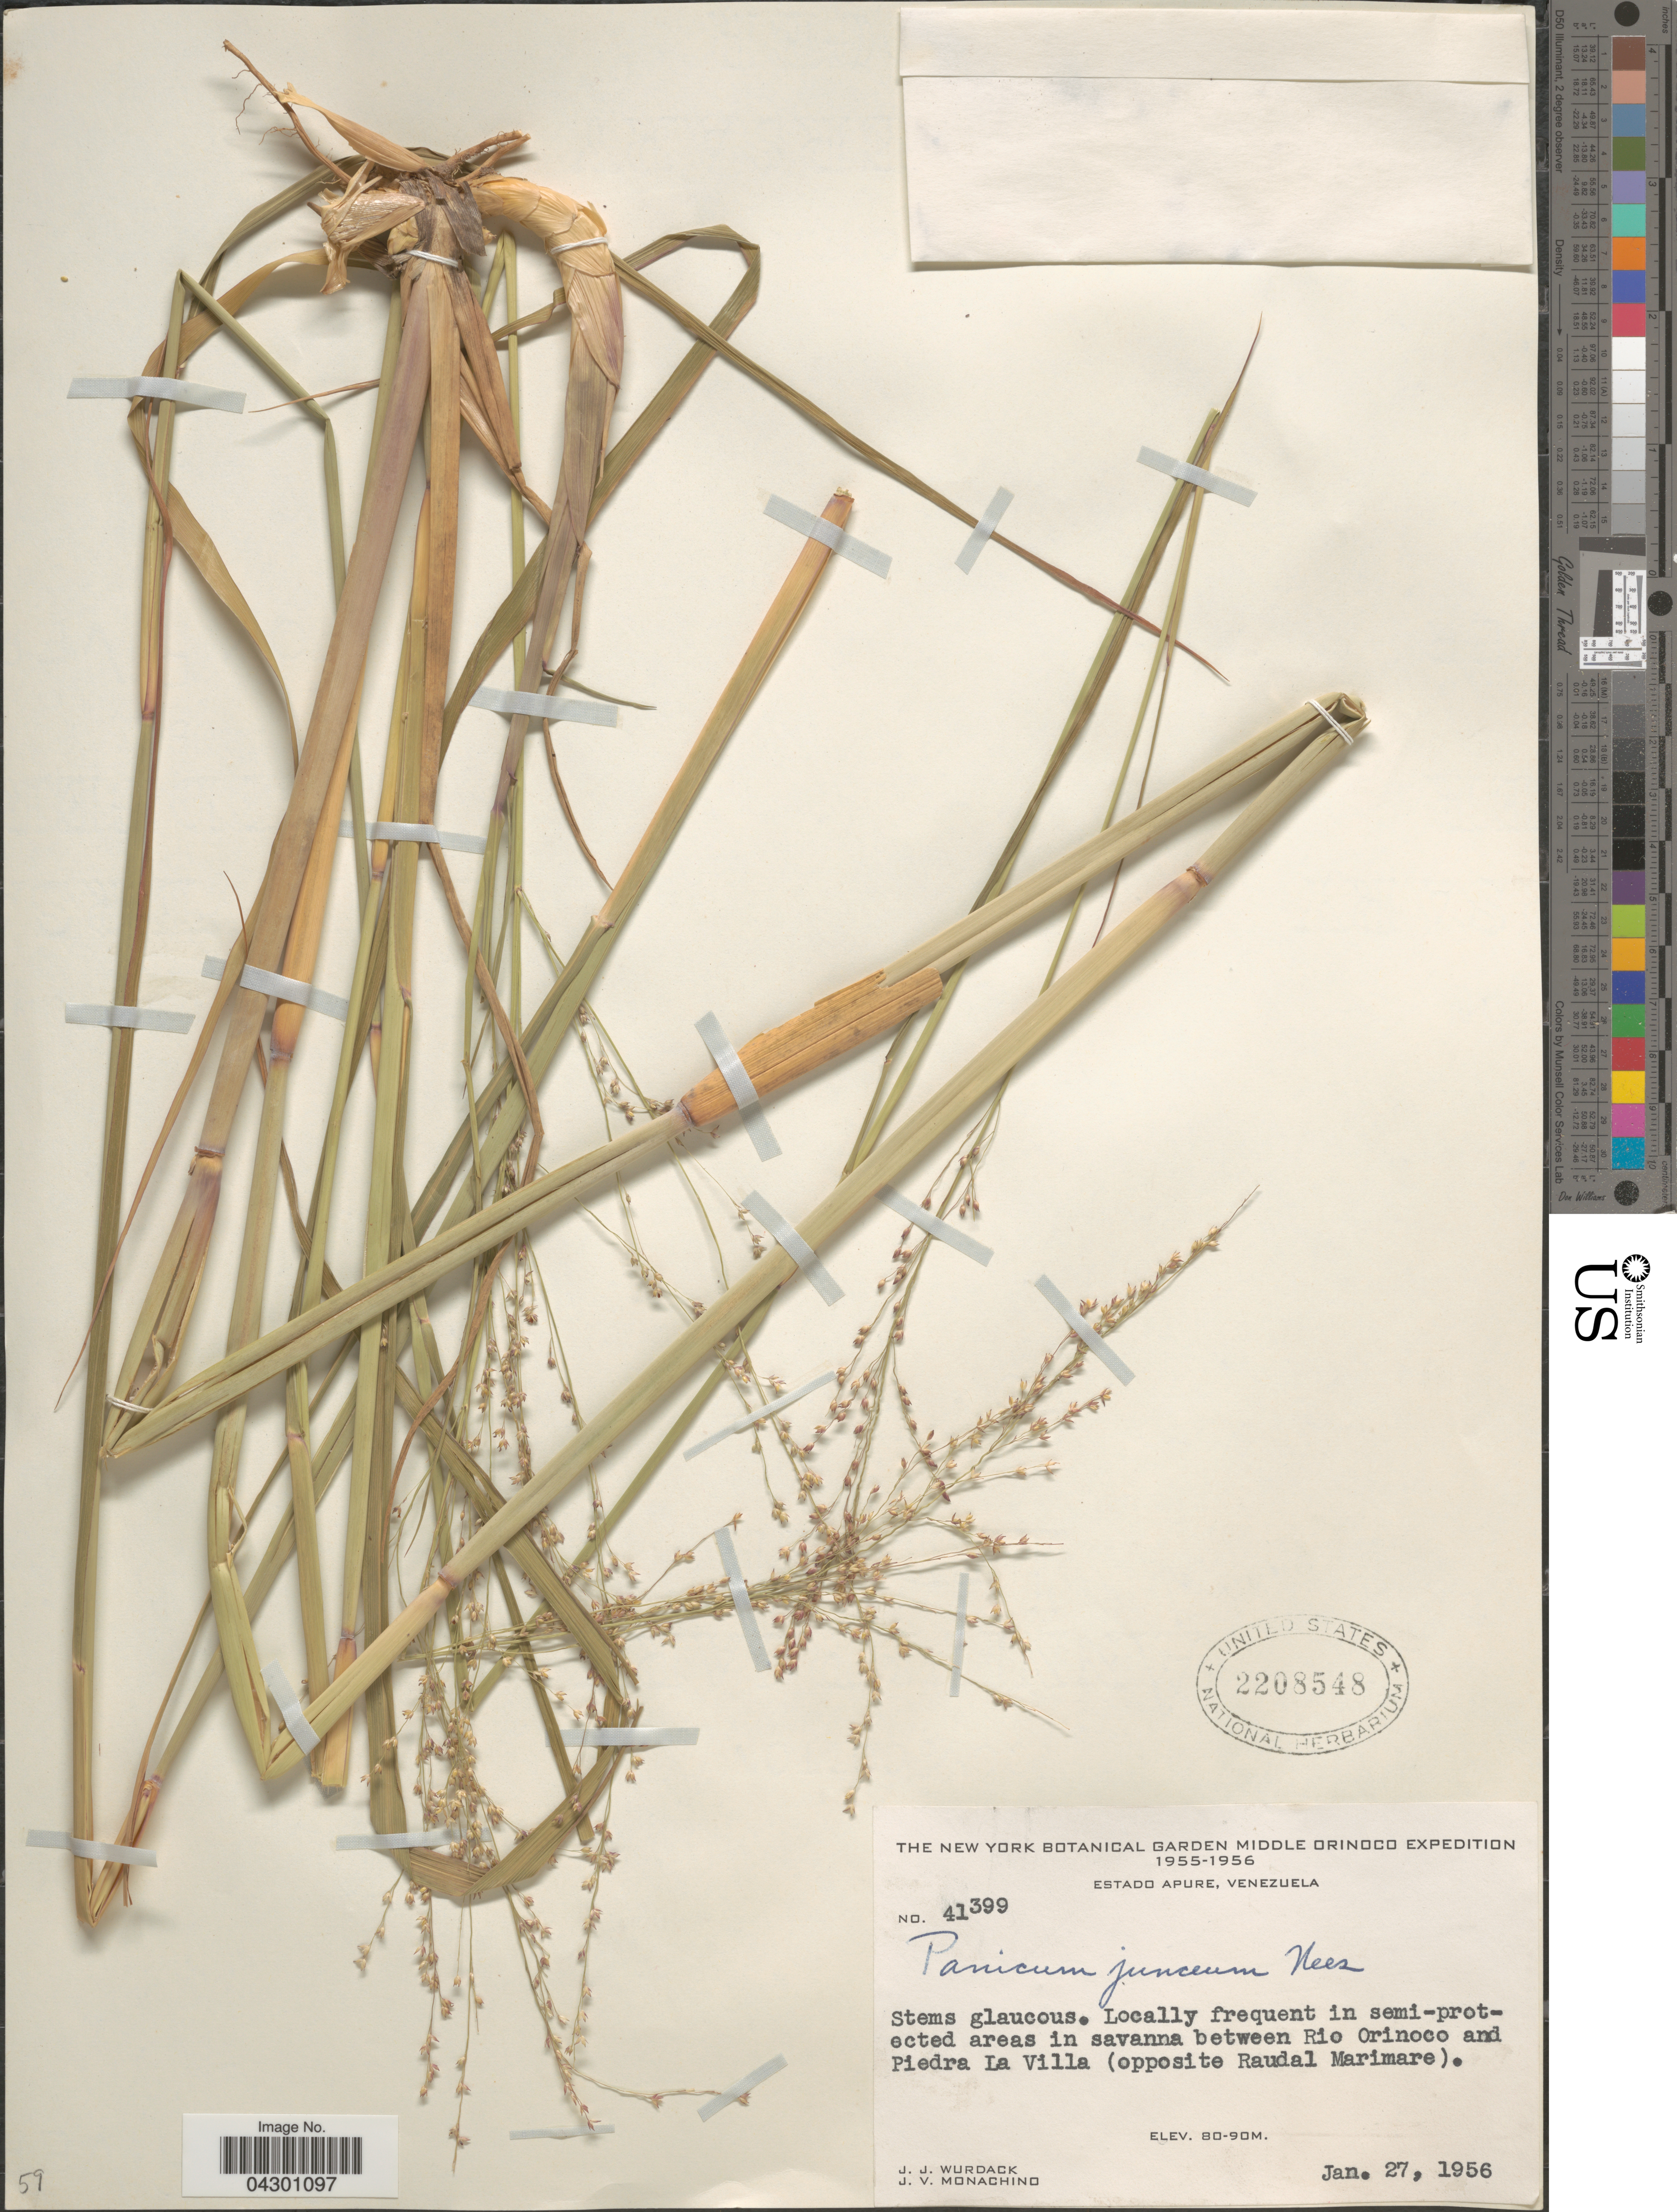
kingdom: Plantae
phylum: Tracheophyta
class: Liliopsida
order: Poales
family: Poaceae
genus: Panicum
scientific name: Panicum tricholaenoides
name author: Steud.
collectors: J. J. Wurdack & J. V. Monachino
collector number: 41399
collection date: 1956-01-27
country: Venezuela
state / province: Apure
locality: The New York Botanical Garden Middle Orinoco Expedition 1955-1956. In savanna between Rio Orinoco and Piedra La Villa (opposite Raudal Marimare).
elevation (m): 80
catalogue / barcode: US 2208548